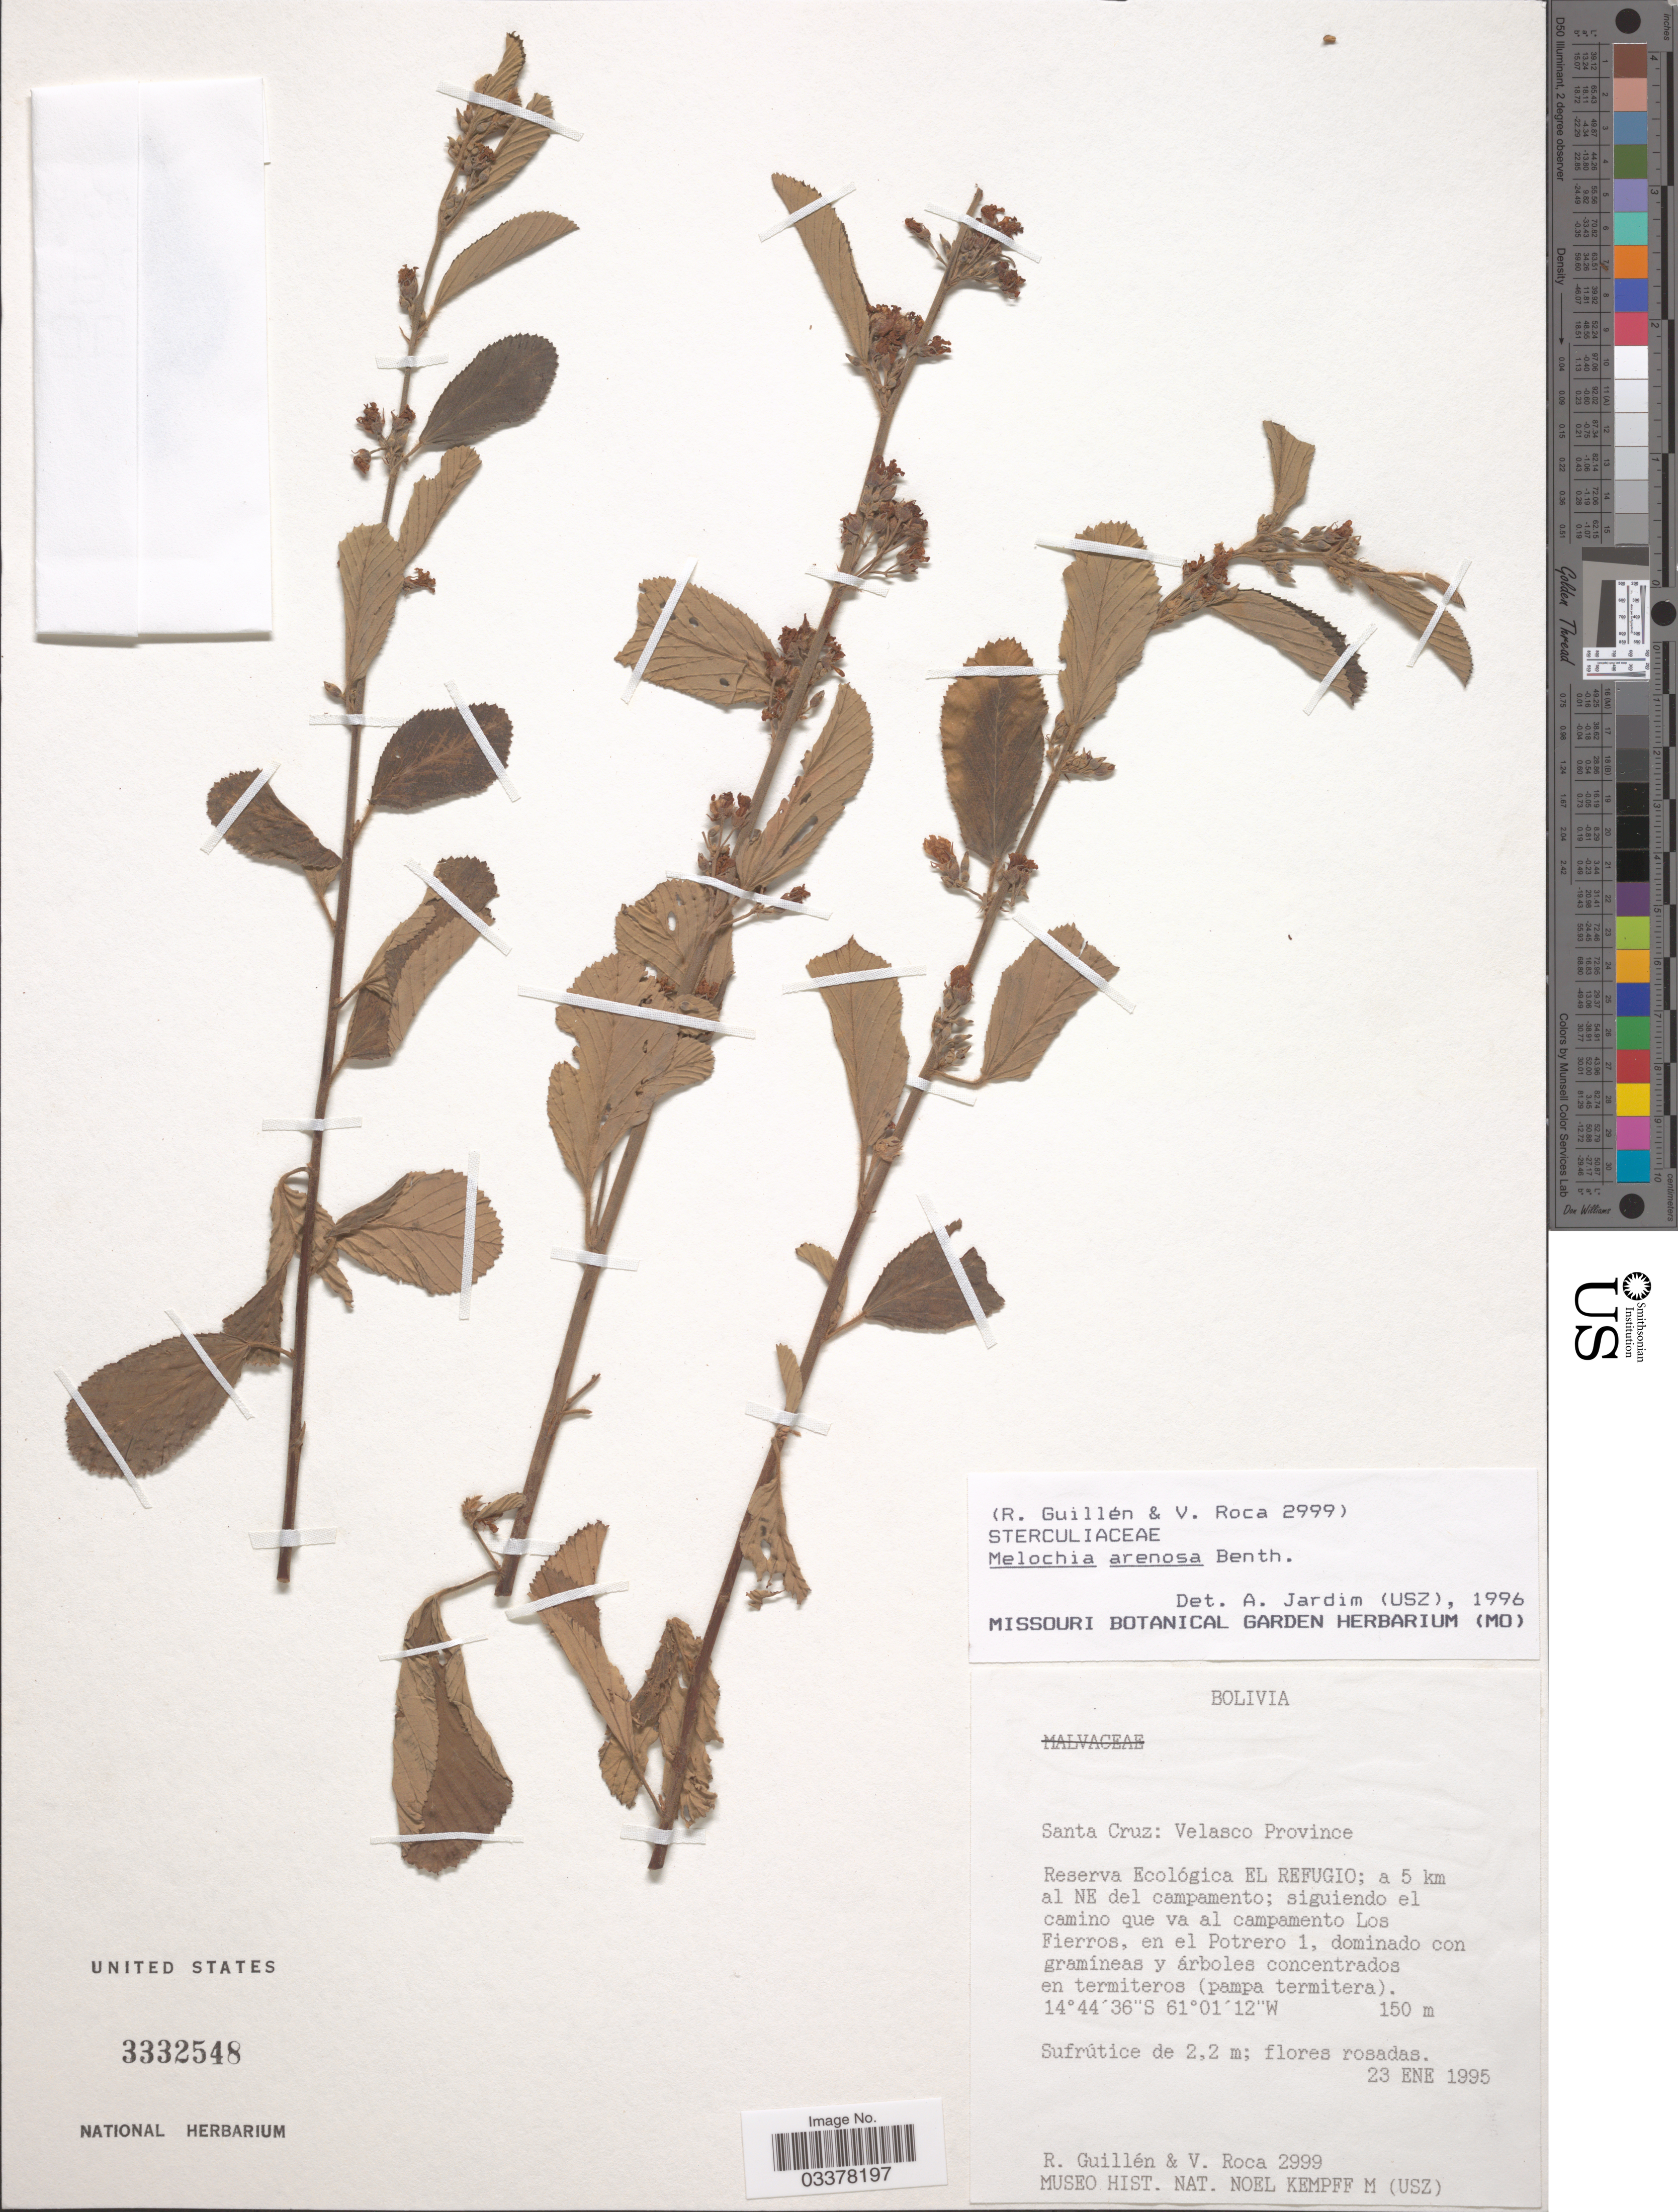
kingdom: Plantae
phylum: Tracheophyta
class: Magnoliopsida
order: Malvales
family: Malvaceae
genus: Melochia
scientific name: Melochia arenosa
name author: Benth.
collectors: R. Guillen & V. Roca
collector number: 2999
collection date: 1995-01-23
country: Bolivia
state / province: Santa Cruz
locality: Velasco Province. Reserva Ecológica El Refugio; a 5 km al NE del campamento; siguiendo el camino que va al campamento Los Fierros, en el Potrero 1.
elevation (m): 150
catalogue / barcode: US 3332548